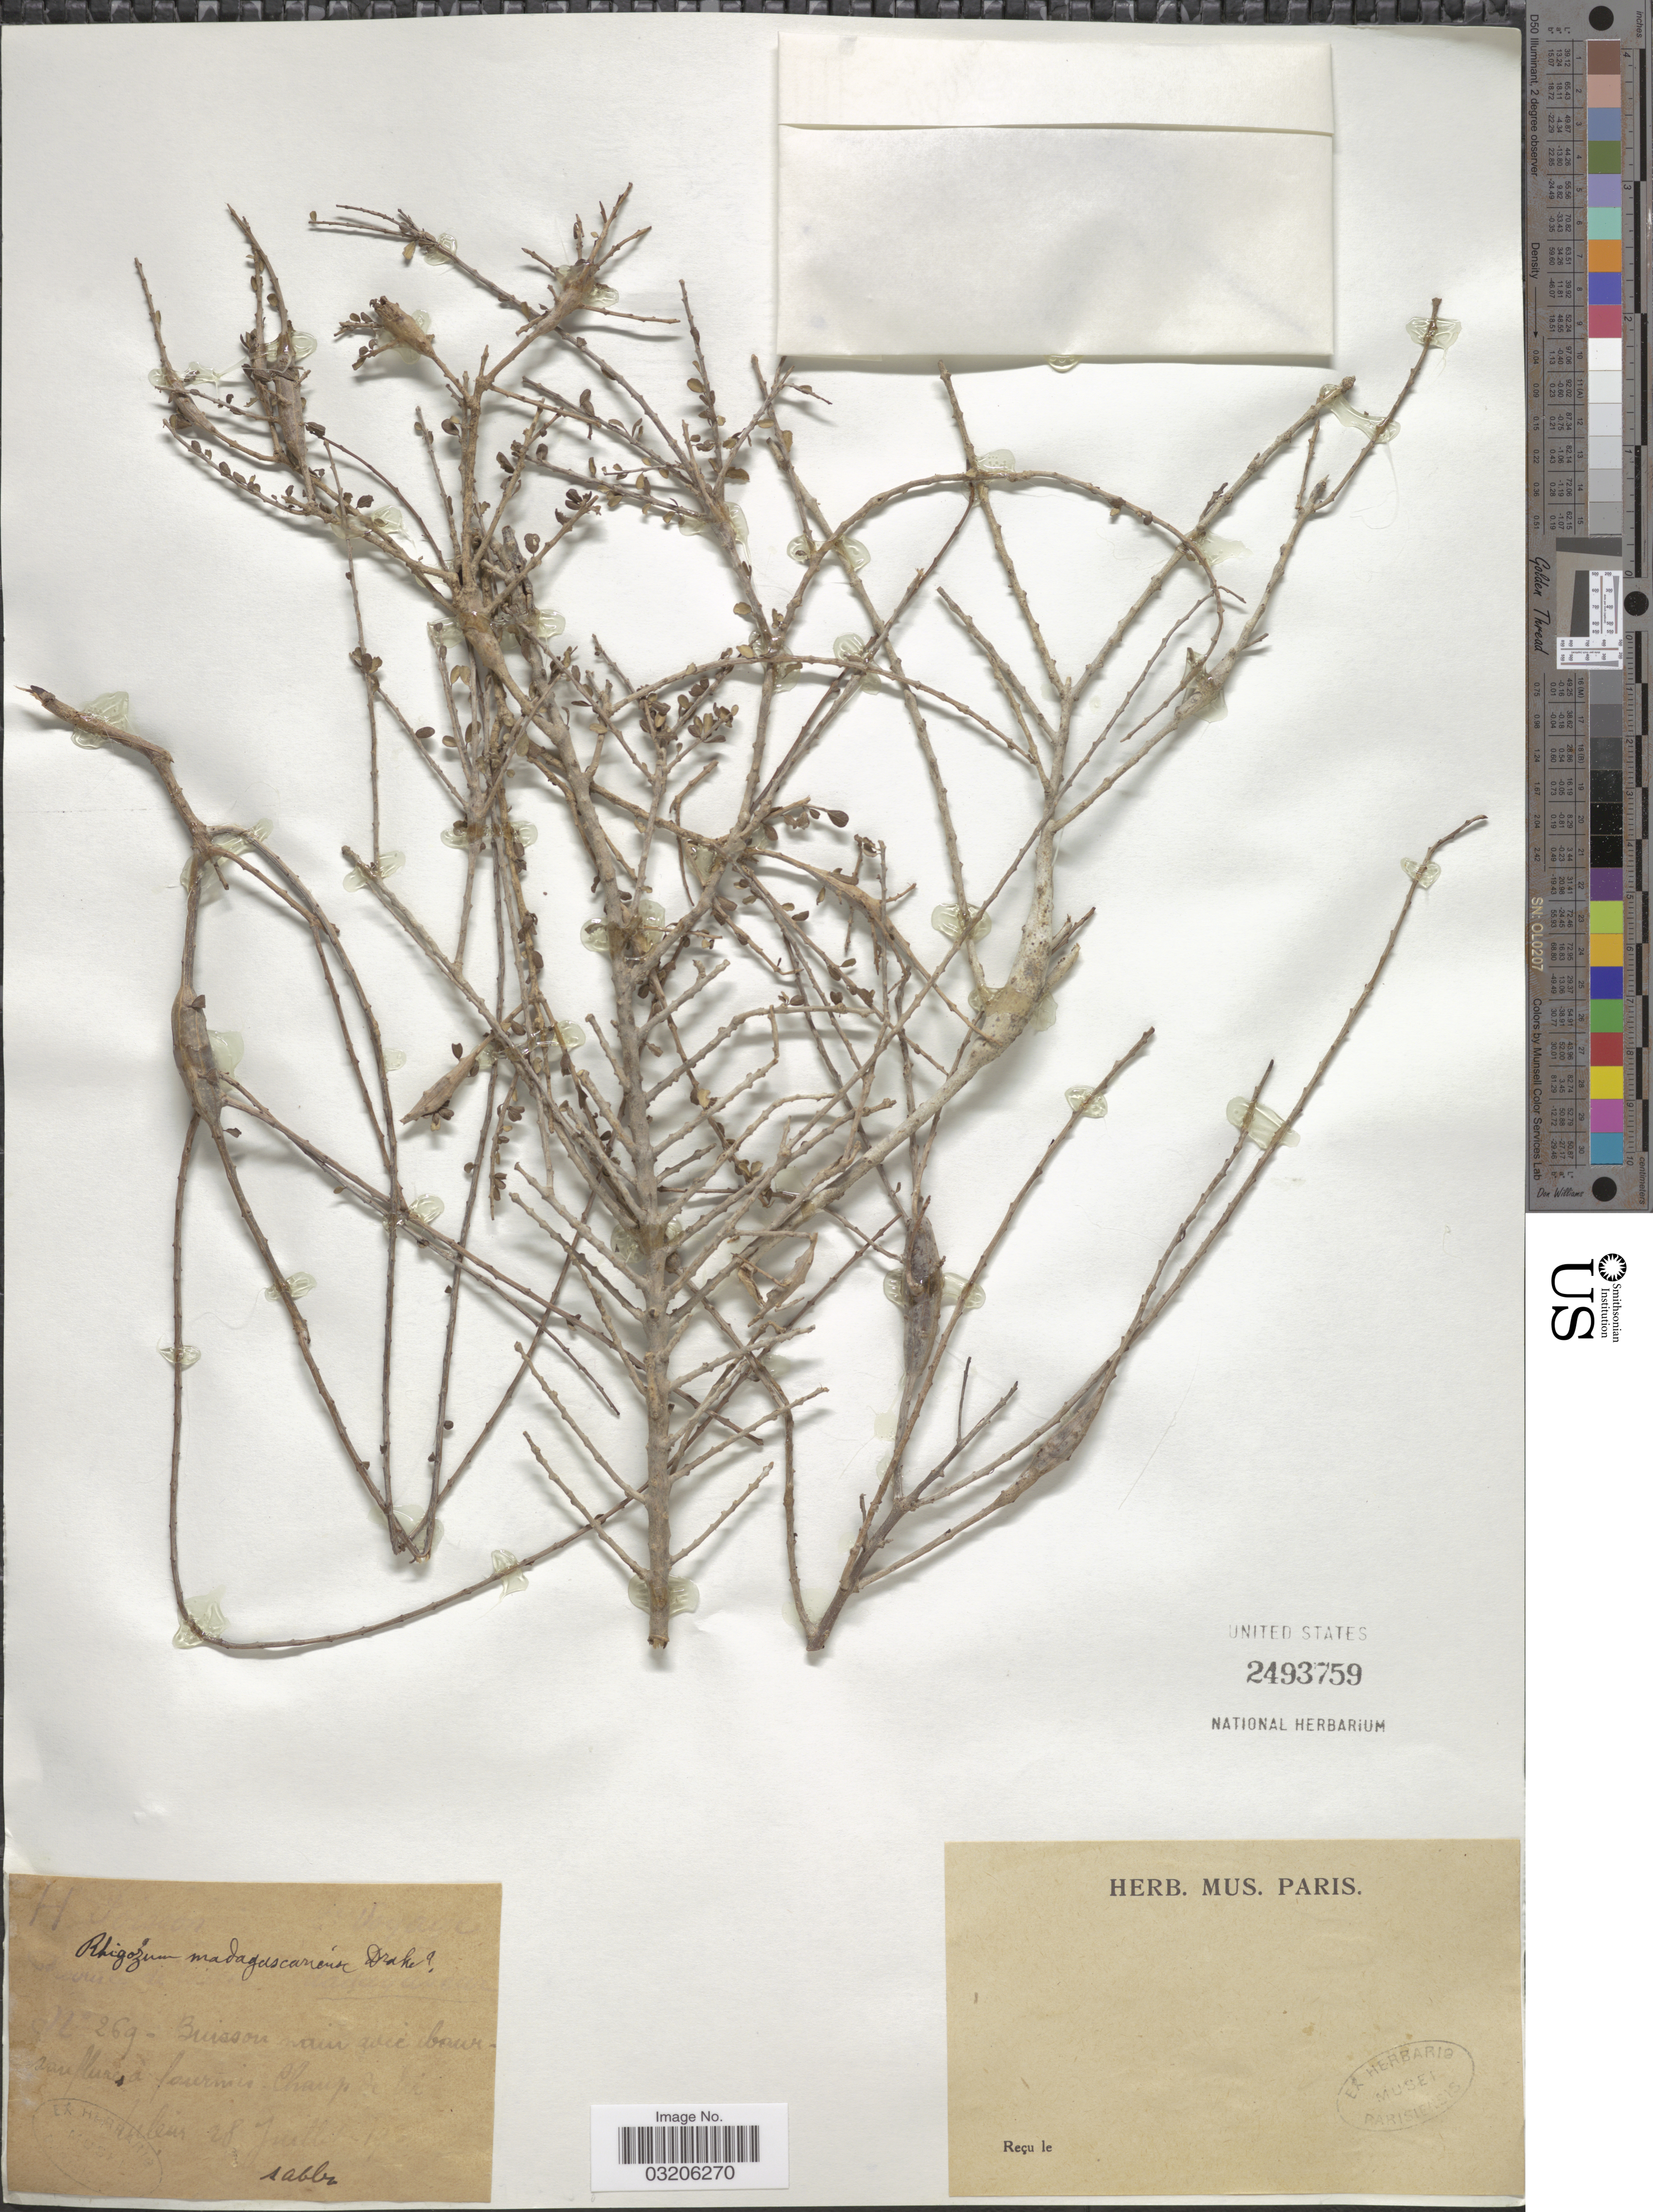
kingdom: Plantae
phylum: Tracheophyta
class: Magnoliopsida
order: Lamiales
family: Bignoniaceae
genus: Rhigozum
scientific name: Rhigozum madagascariense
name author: Drake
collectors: ex herb. Mus. Paris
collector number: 269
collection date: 1920-07-28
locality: Buisson main [interpreted] avec baur [interpreted] sanfluri [interpreted] à fourmis [interpreted]. Champ de lá [interpreted] Tulear [interpreted].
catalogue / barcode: US 2493759